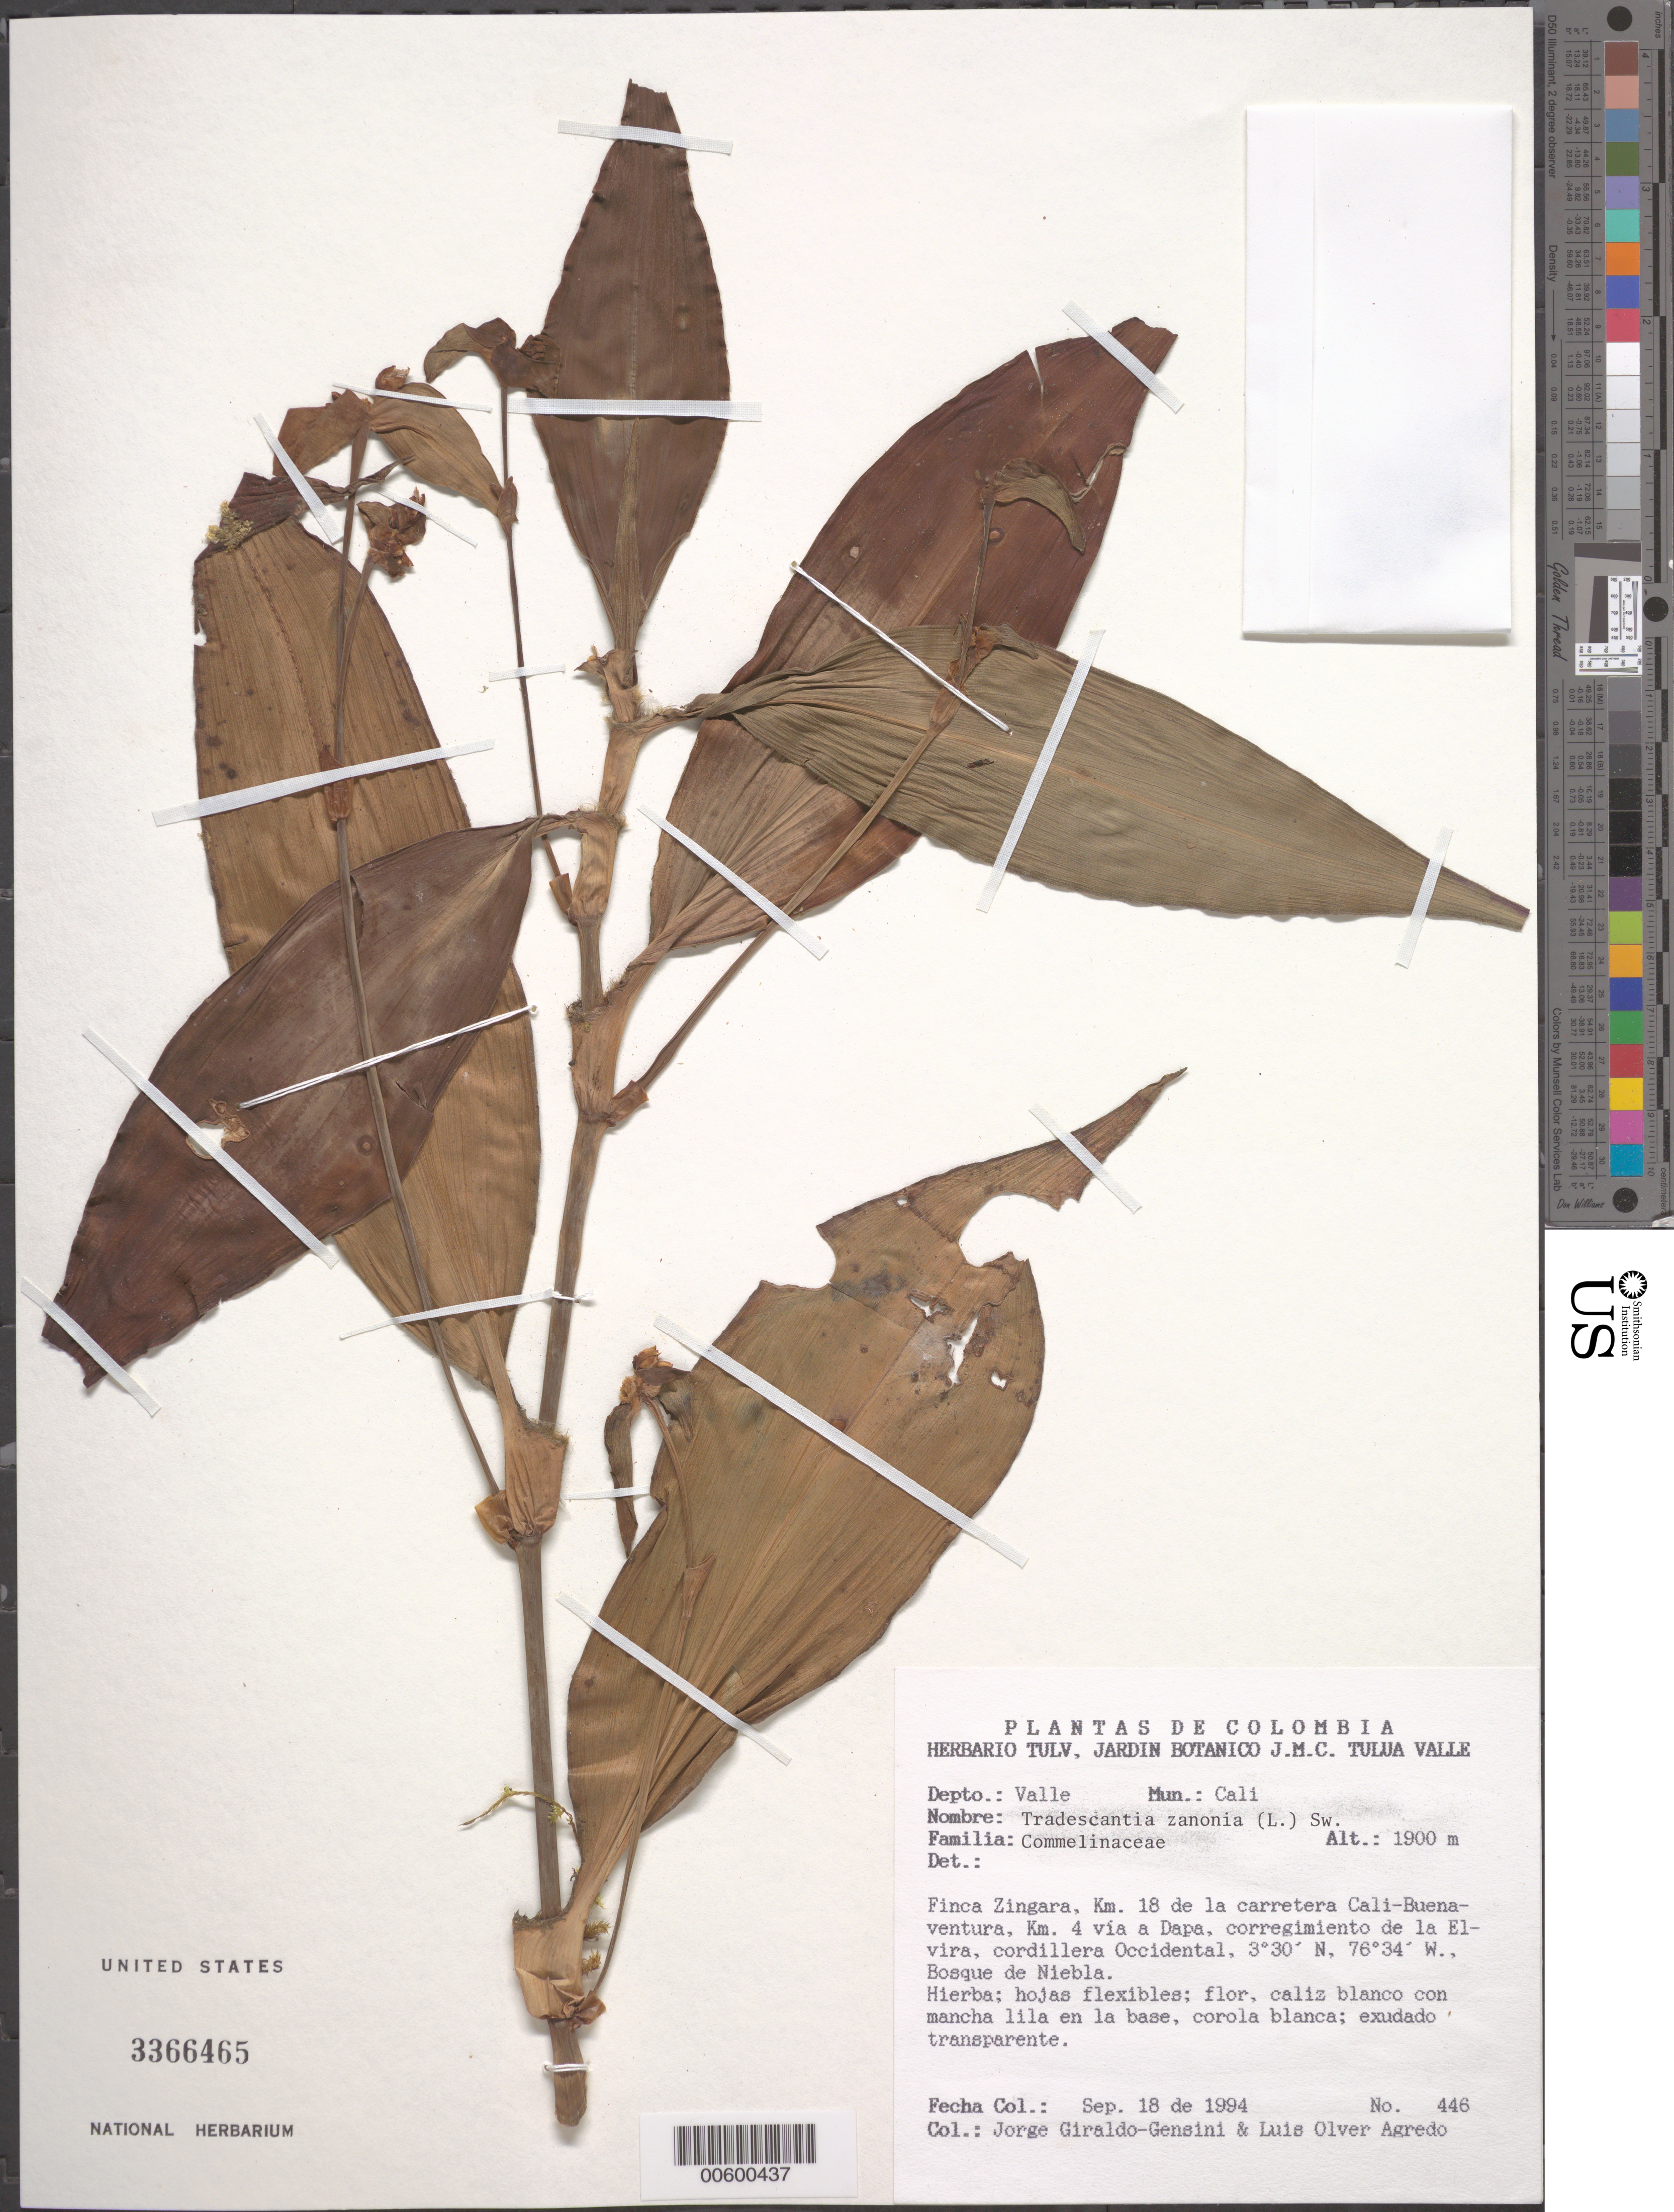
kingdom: Plantae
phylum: Tracheophyta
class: Liliopsida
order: Commelinales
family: Commelinaceae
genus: Tradescantia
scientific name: Tradescantia zanonia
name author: (L.) Sw.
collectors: J. Giraldo-Gensini & L. O. Agredo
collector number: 446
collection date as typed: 18 Sep 1994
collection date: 1994-09-18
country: Colombia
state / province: Valle del Cauca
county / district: Cali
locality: Finca Zingarao, SW slope of Volcaño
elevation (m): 1900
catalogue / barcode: US 3366465